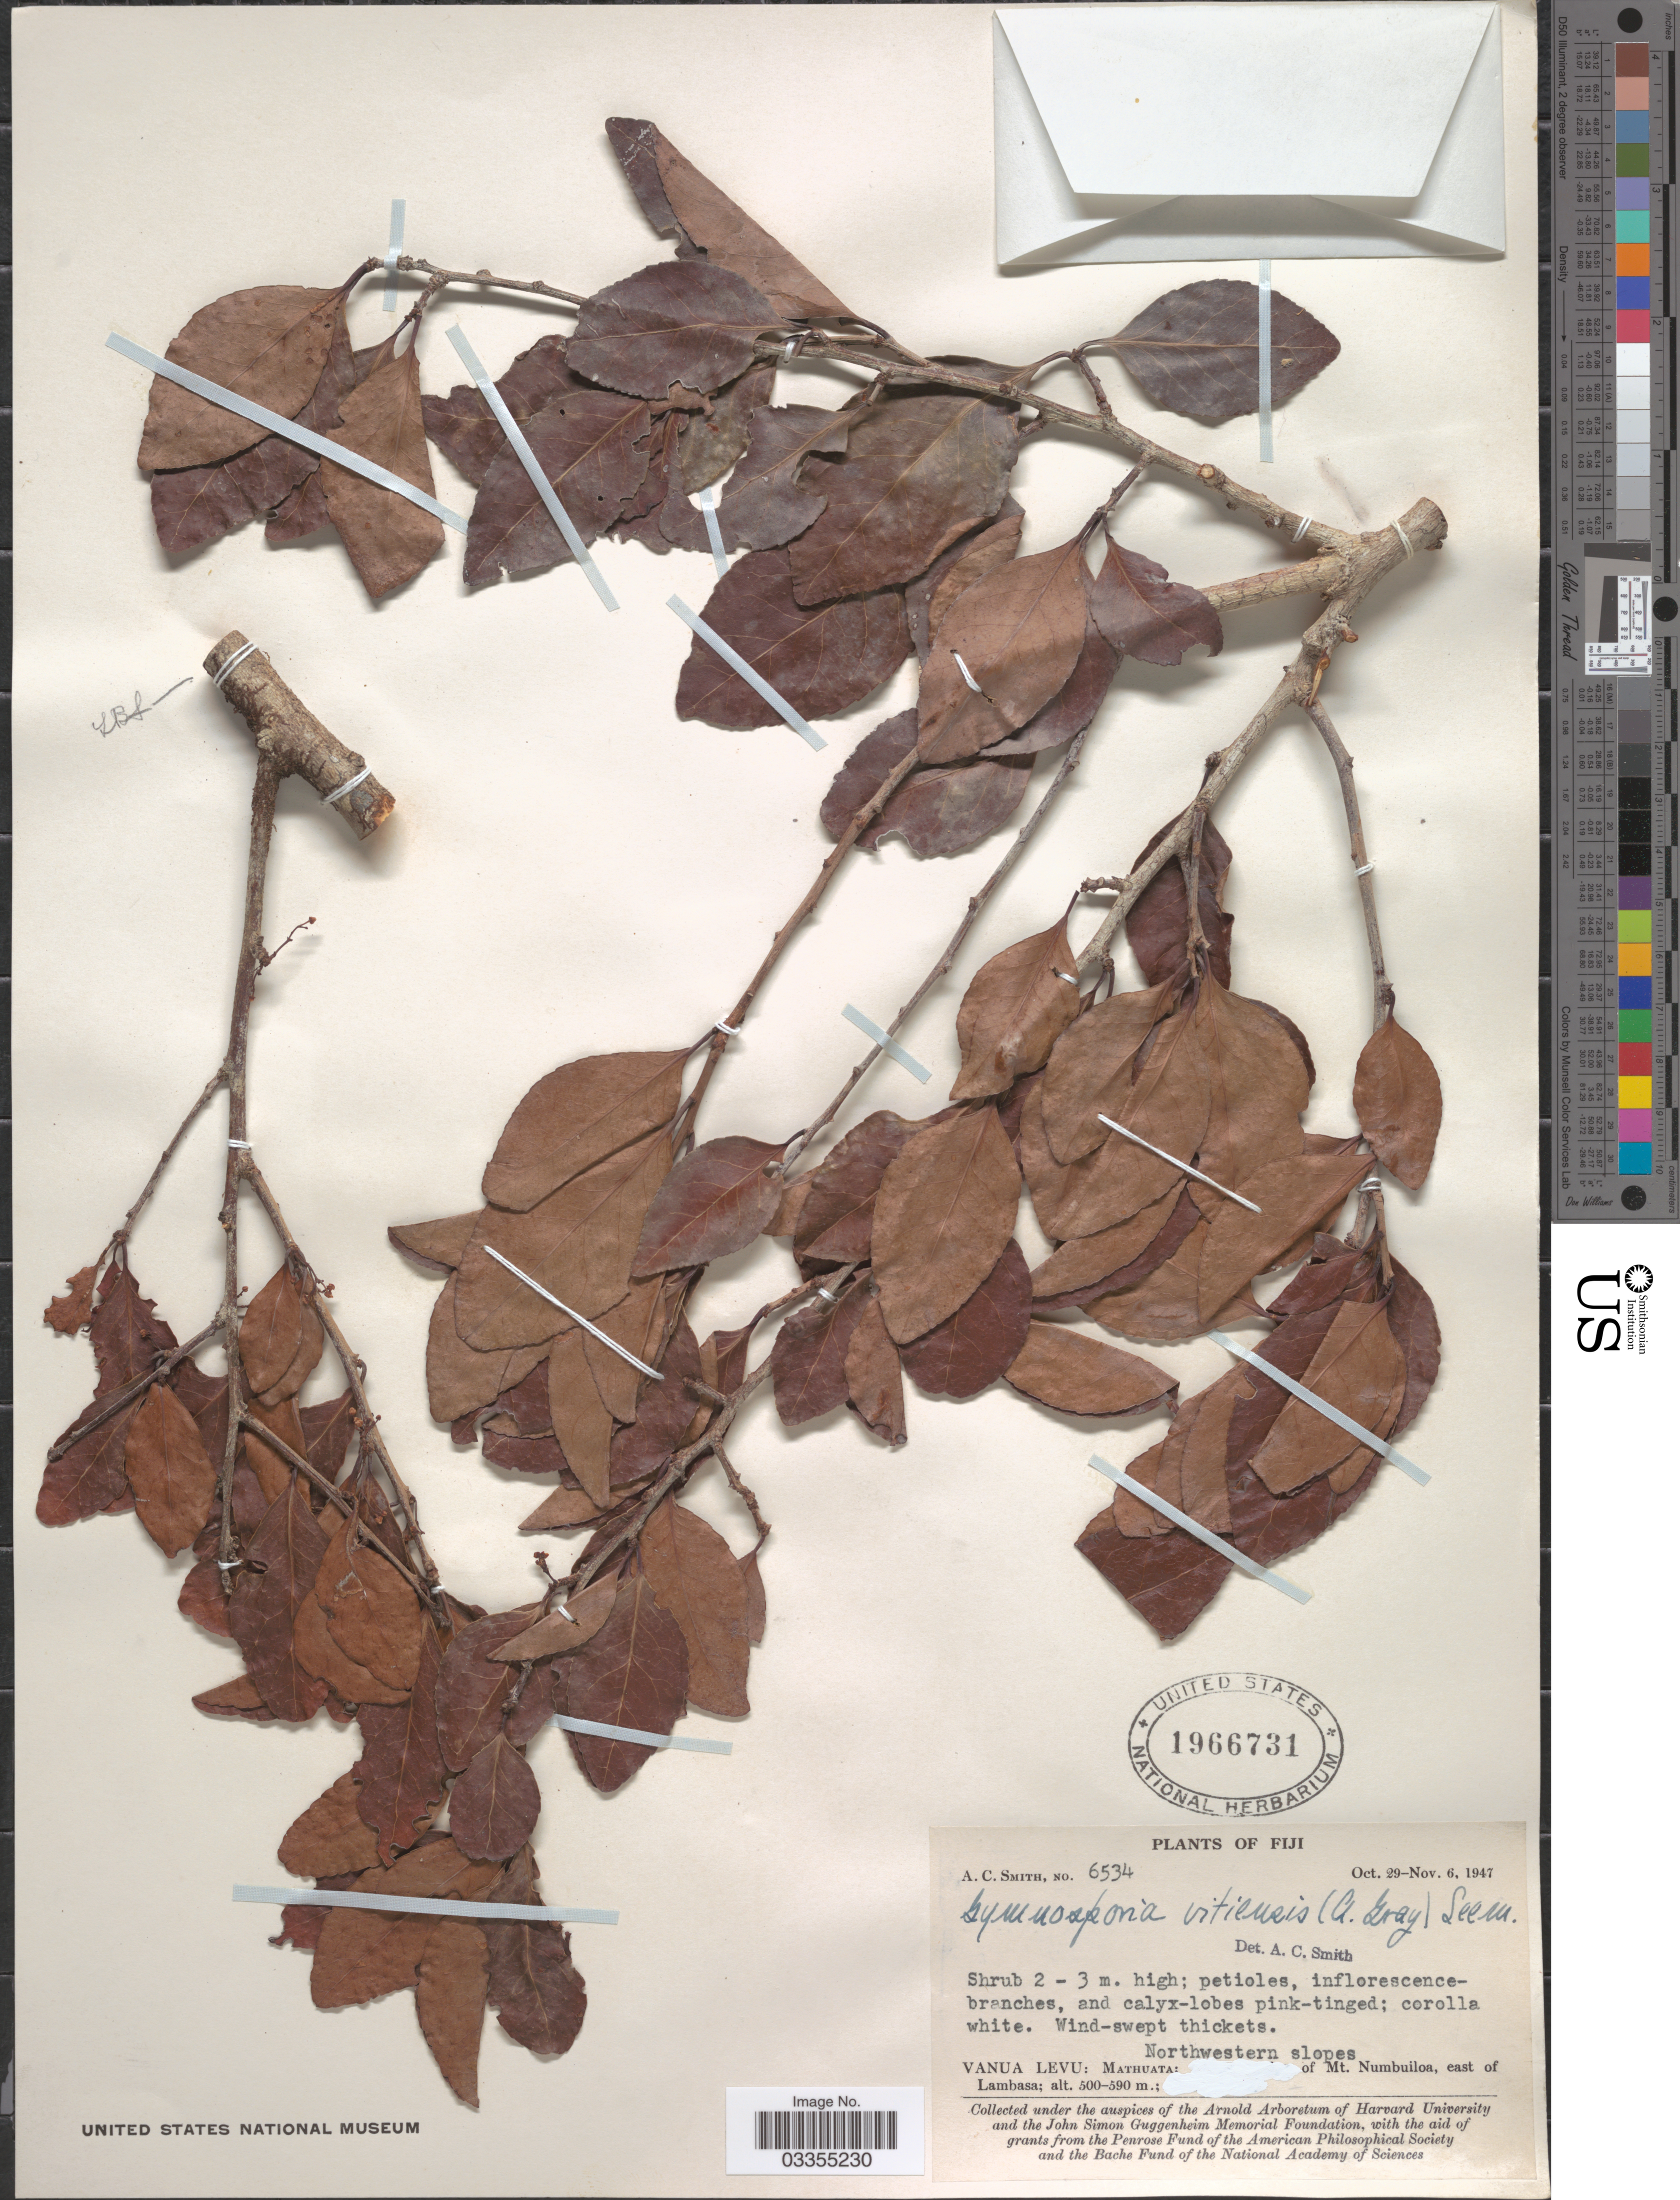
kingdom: Plantae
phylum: Tracheophyta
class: Magnoliopsida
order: Celastrales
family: Celastraceae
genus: Gymnosporia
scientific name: Gymnosporia vitiensis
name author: Seem.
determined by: Wagner, W. L., (BOT), Smithsonian Institution - National Museum of Natural History (UNITED STATES)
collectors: A. C. Smith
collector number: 6534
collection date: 1947-10-29/1947-11-06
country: Fiji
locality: Vanua Levu: Mathuata: Northwestern slopes of Mt. Numbuiloa, east of Lambasa.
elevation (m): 500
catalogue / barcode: US 1966731